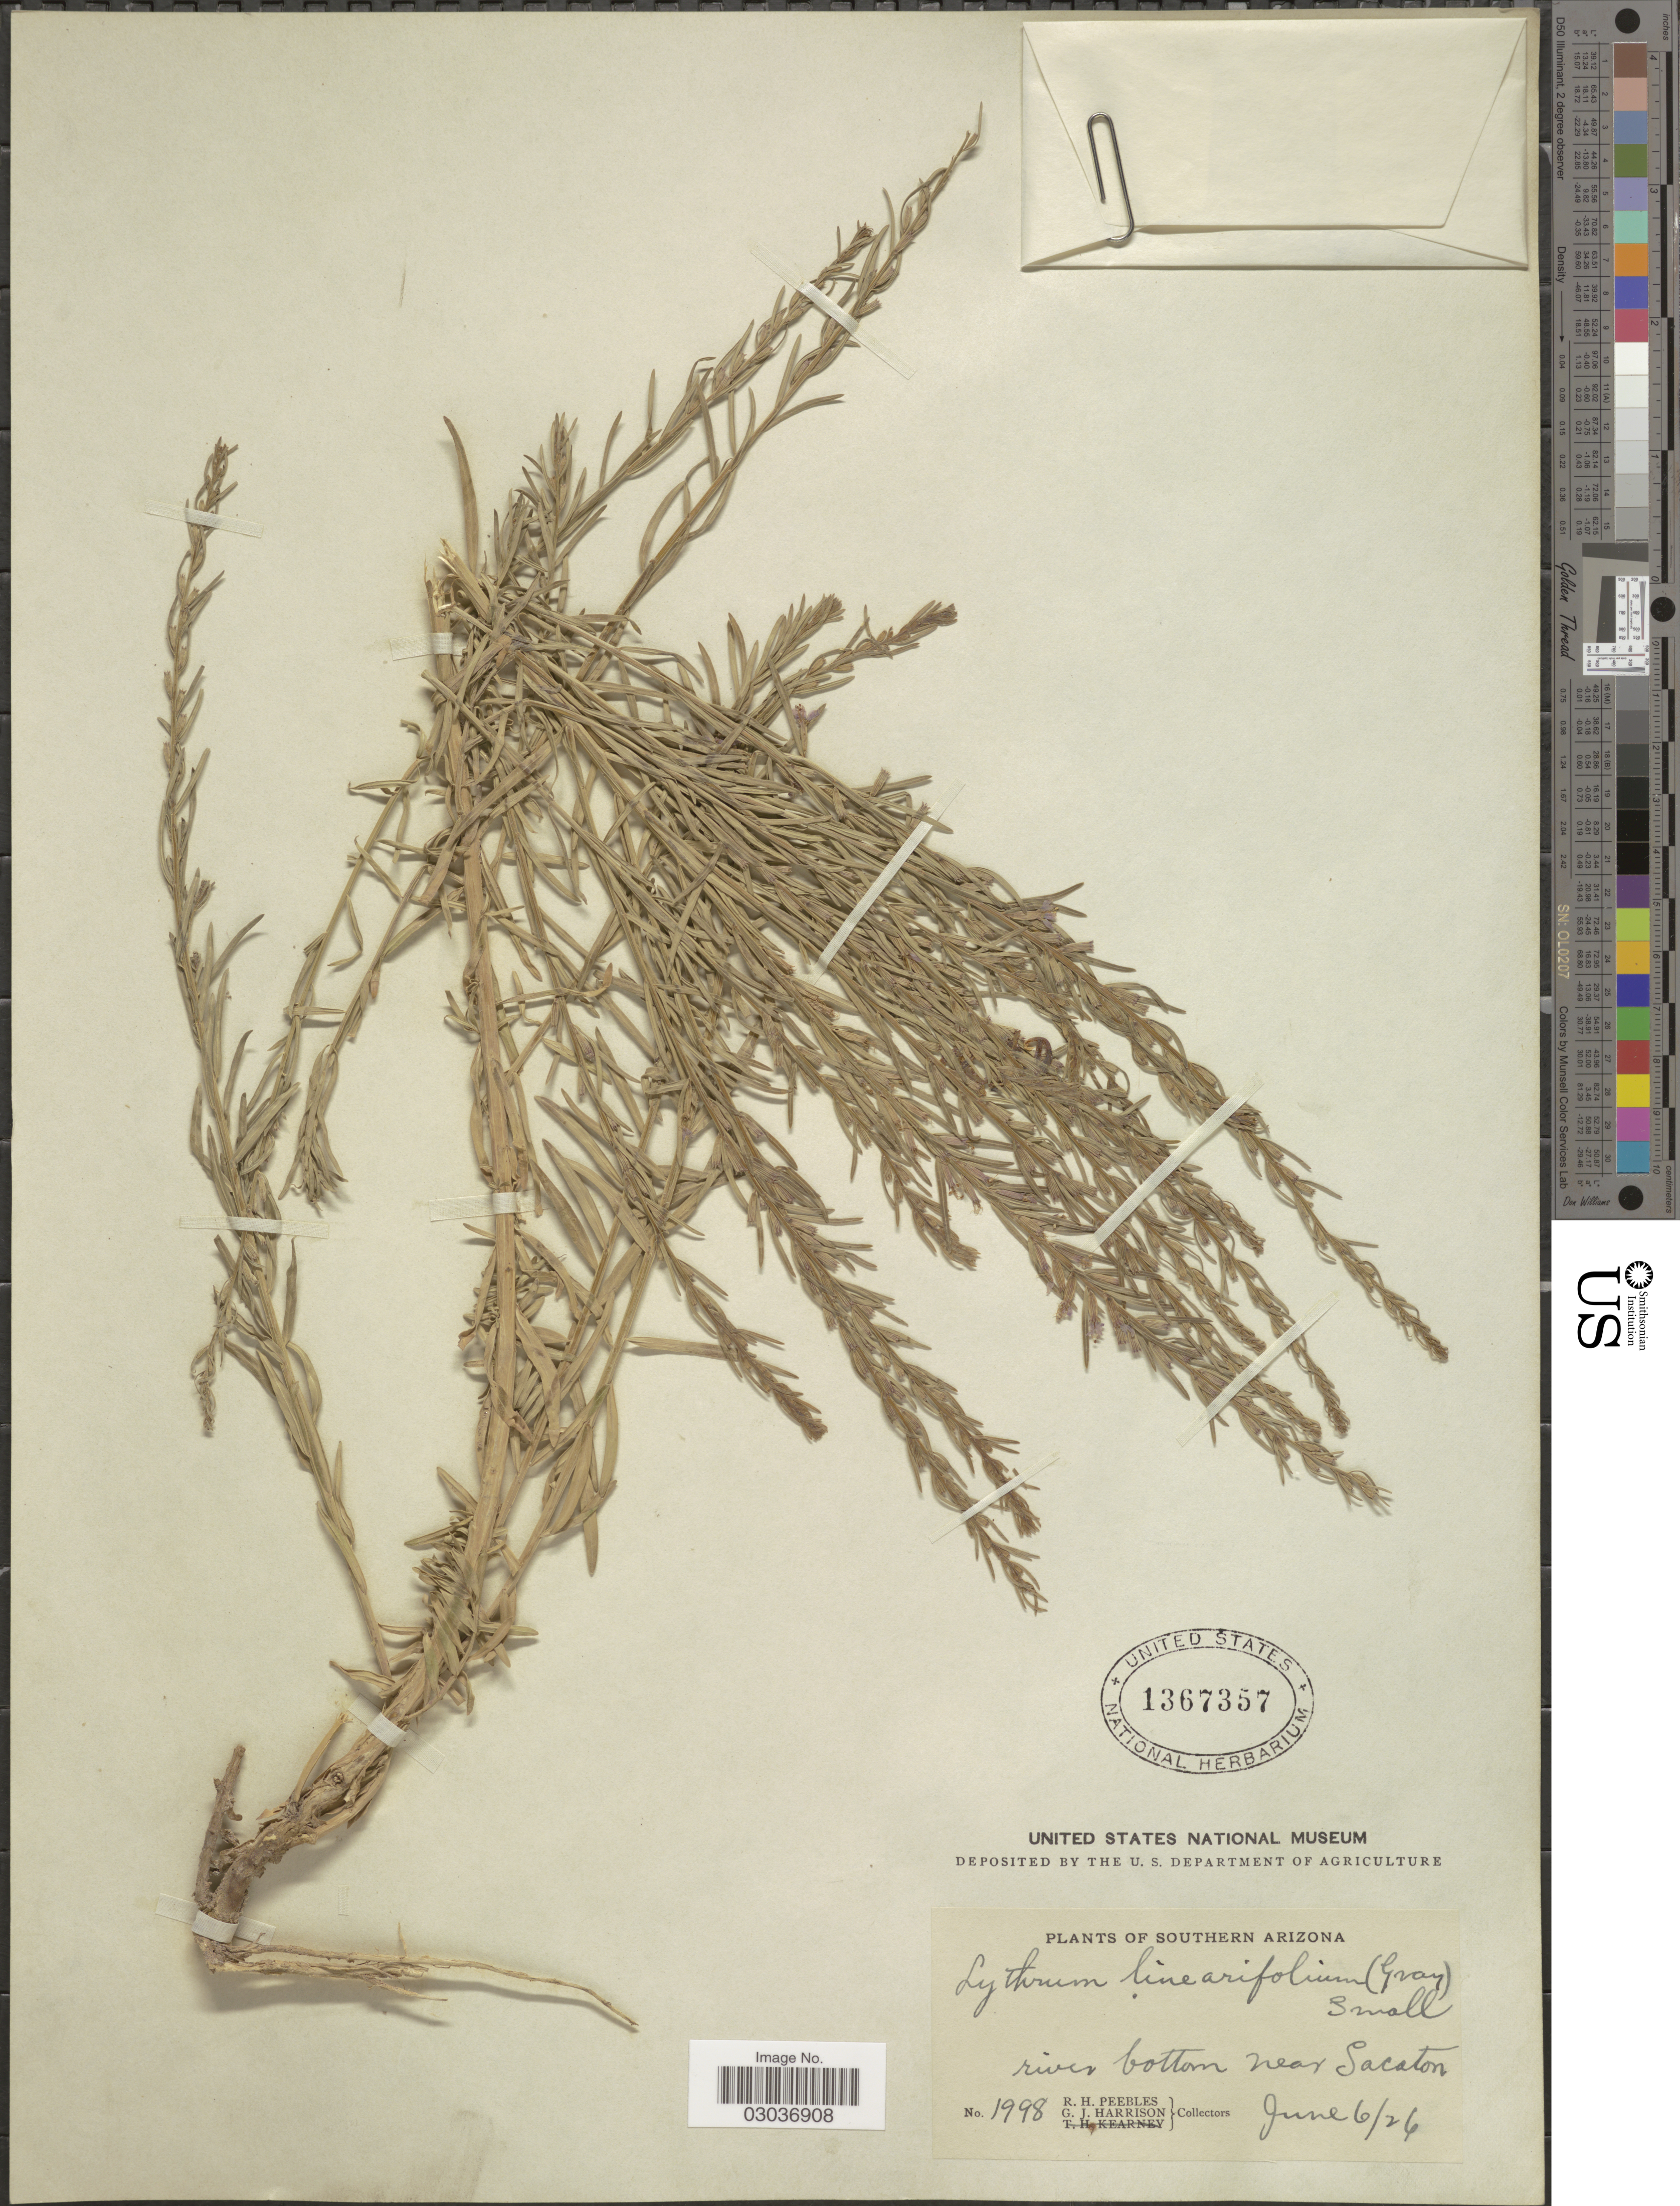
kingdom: Plantae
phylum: Tracheophyta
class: Magnoliopsida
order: Myrtales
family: Lythraceae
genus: Lythrum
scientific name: Lythrum californicum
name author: Torr. & A. Gray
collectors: R. H. Peebles & G. J. Harrison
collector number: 1998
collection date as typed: Transcribed d/m/y: 6/6/24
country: United States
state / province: Arizona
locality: Southern Arizona, river bottom near Sacaton.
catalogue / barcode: US 1367357